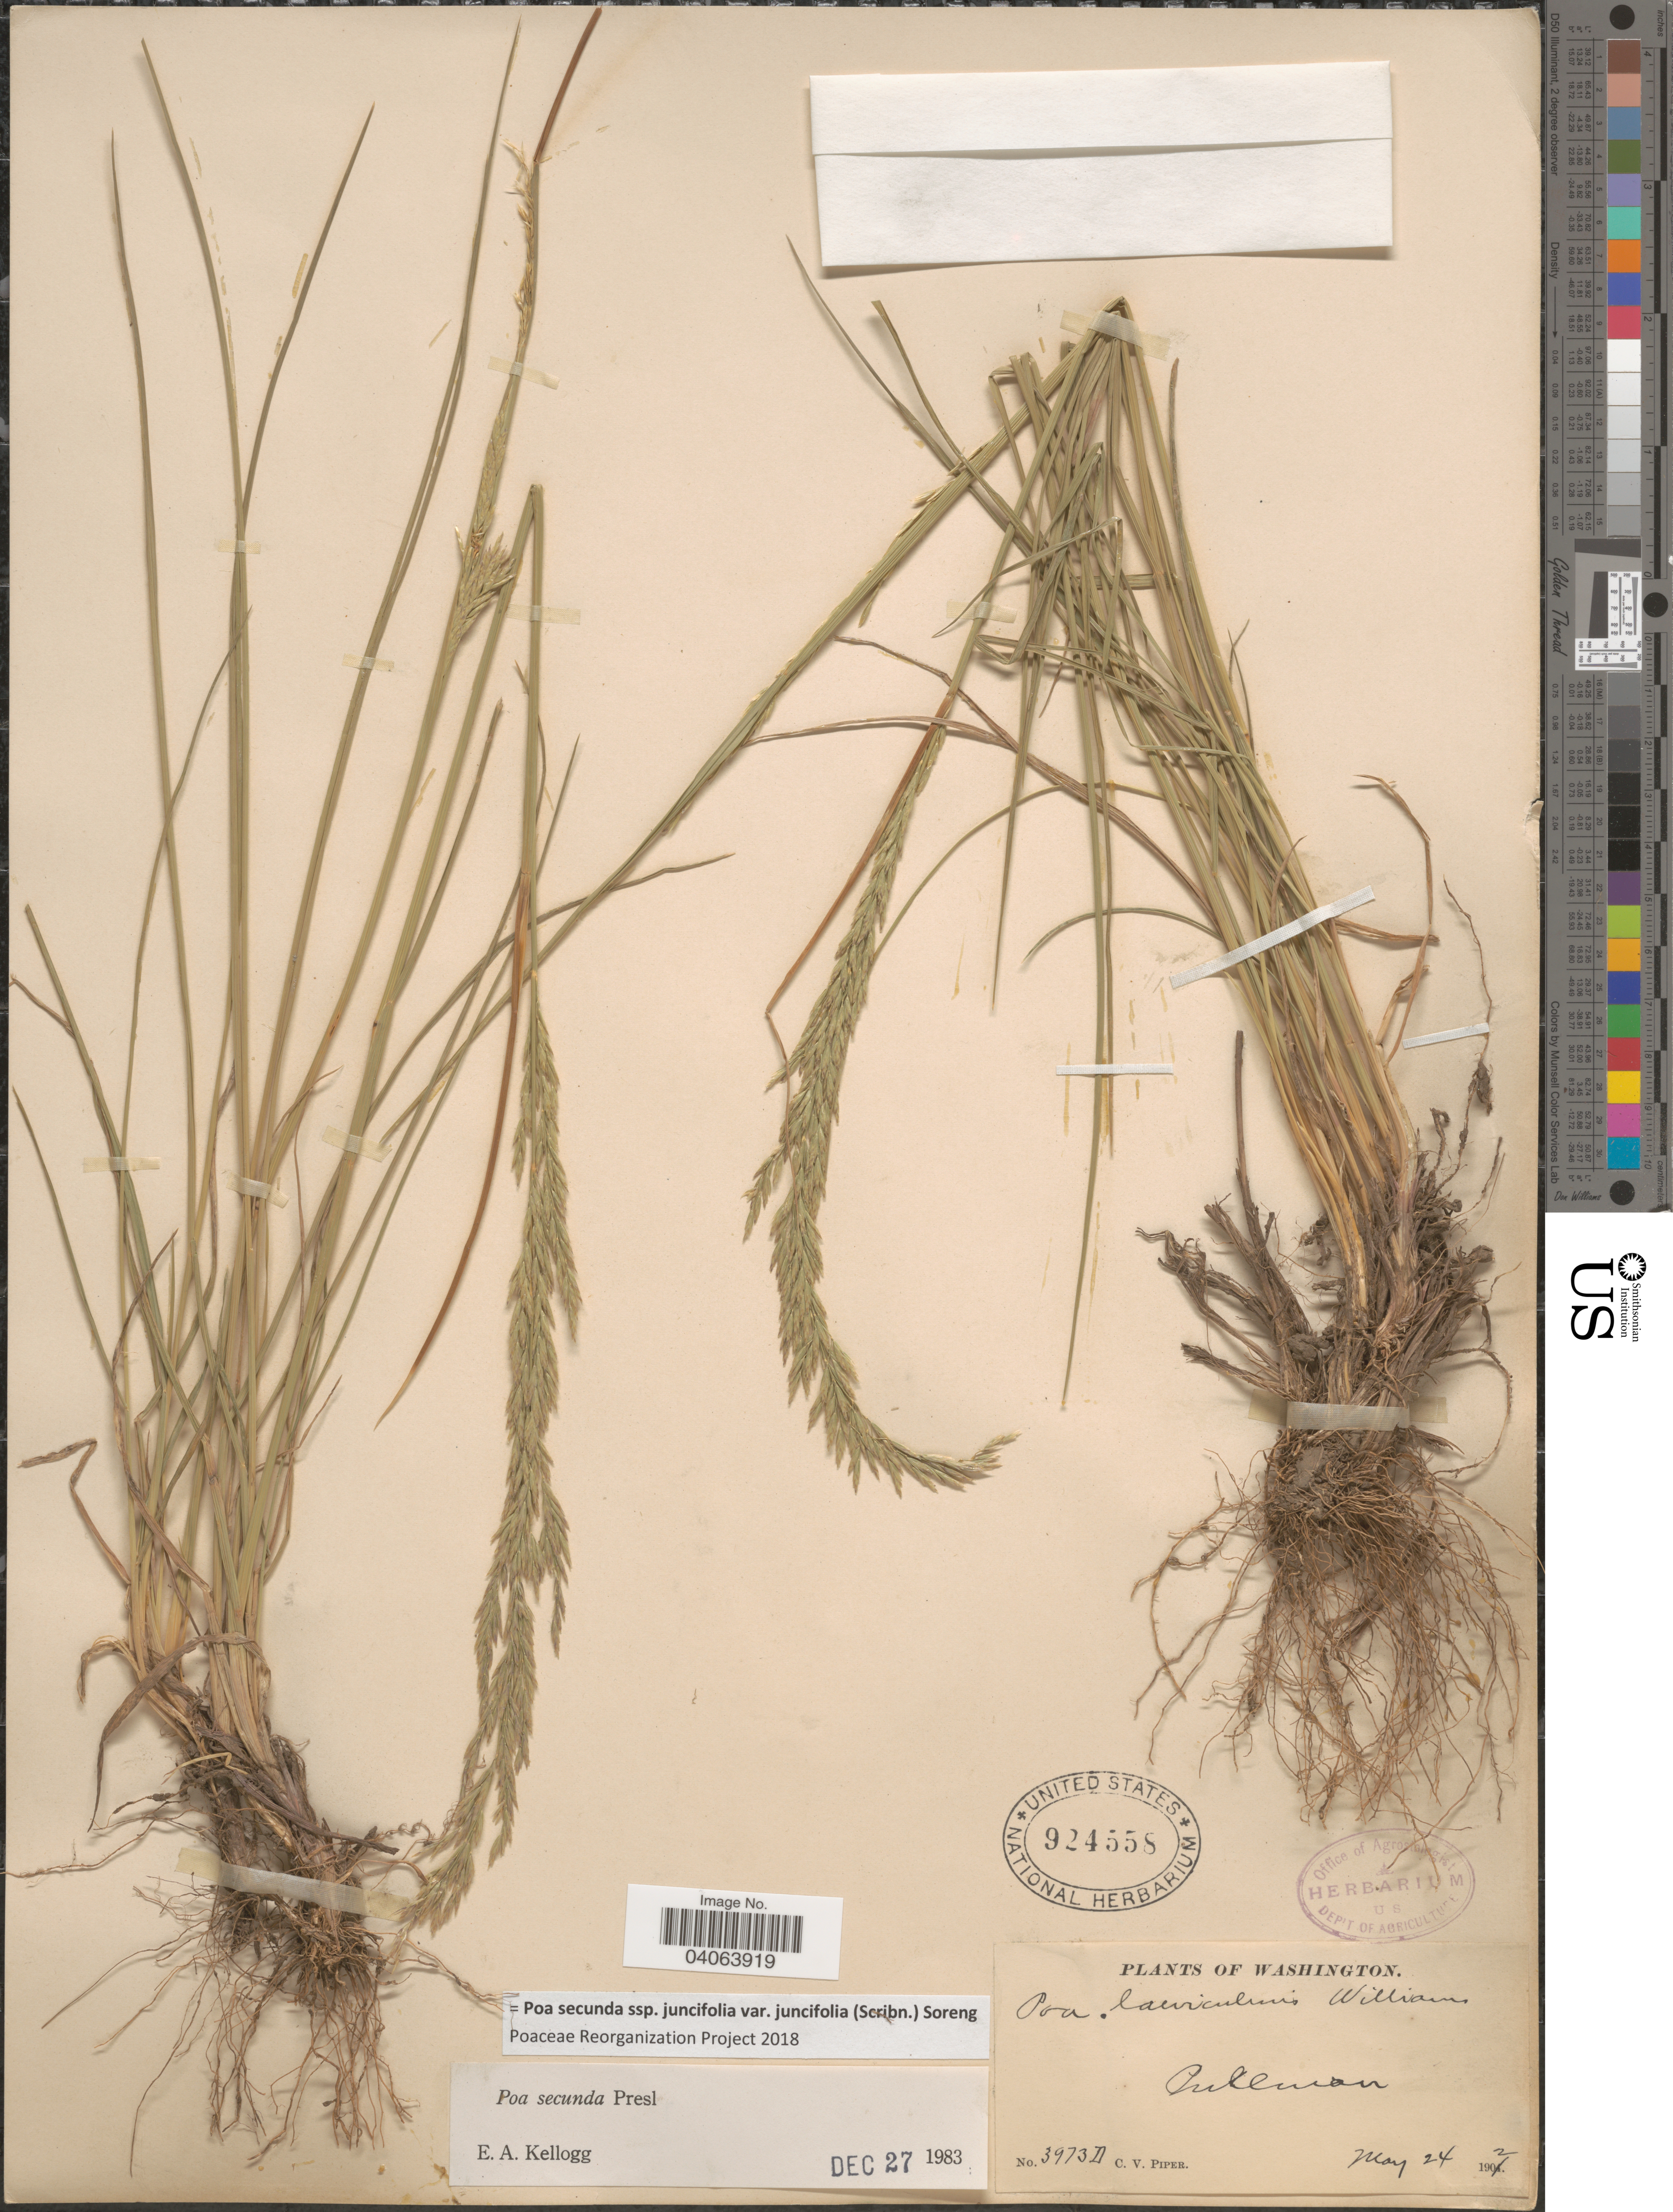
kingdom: Plantae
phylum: Tracheophyta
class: Liliopsida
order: Poales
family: Poaceae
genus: Poa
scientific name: Poa secunda subsp. juncifolia var. juncifolia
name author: (Scribn.) Soreng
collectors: C. V. Piper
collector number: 3973II*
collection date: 1902-05-24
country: United States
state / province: Washington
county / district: Whitman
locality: Pullman.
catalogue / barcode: US 924558